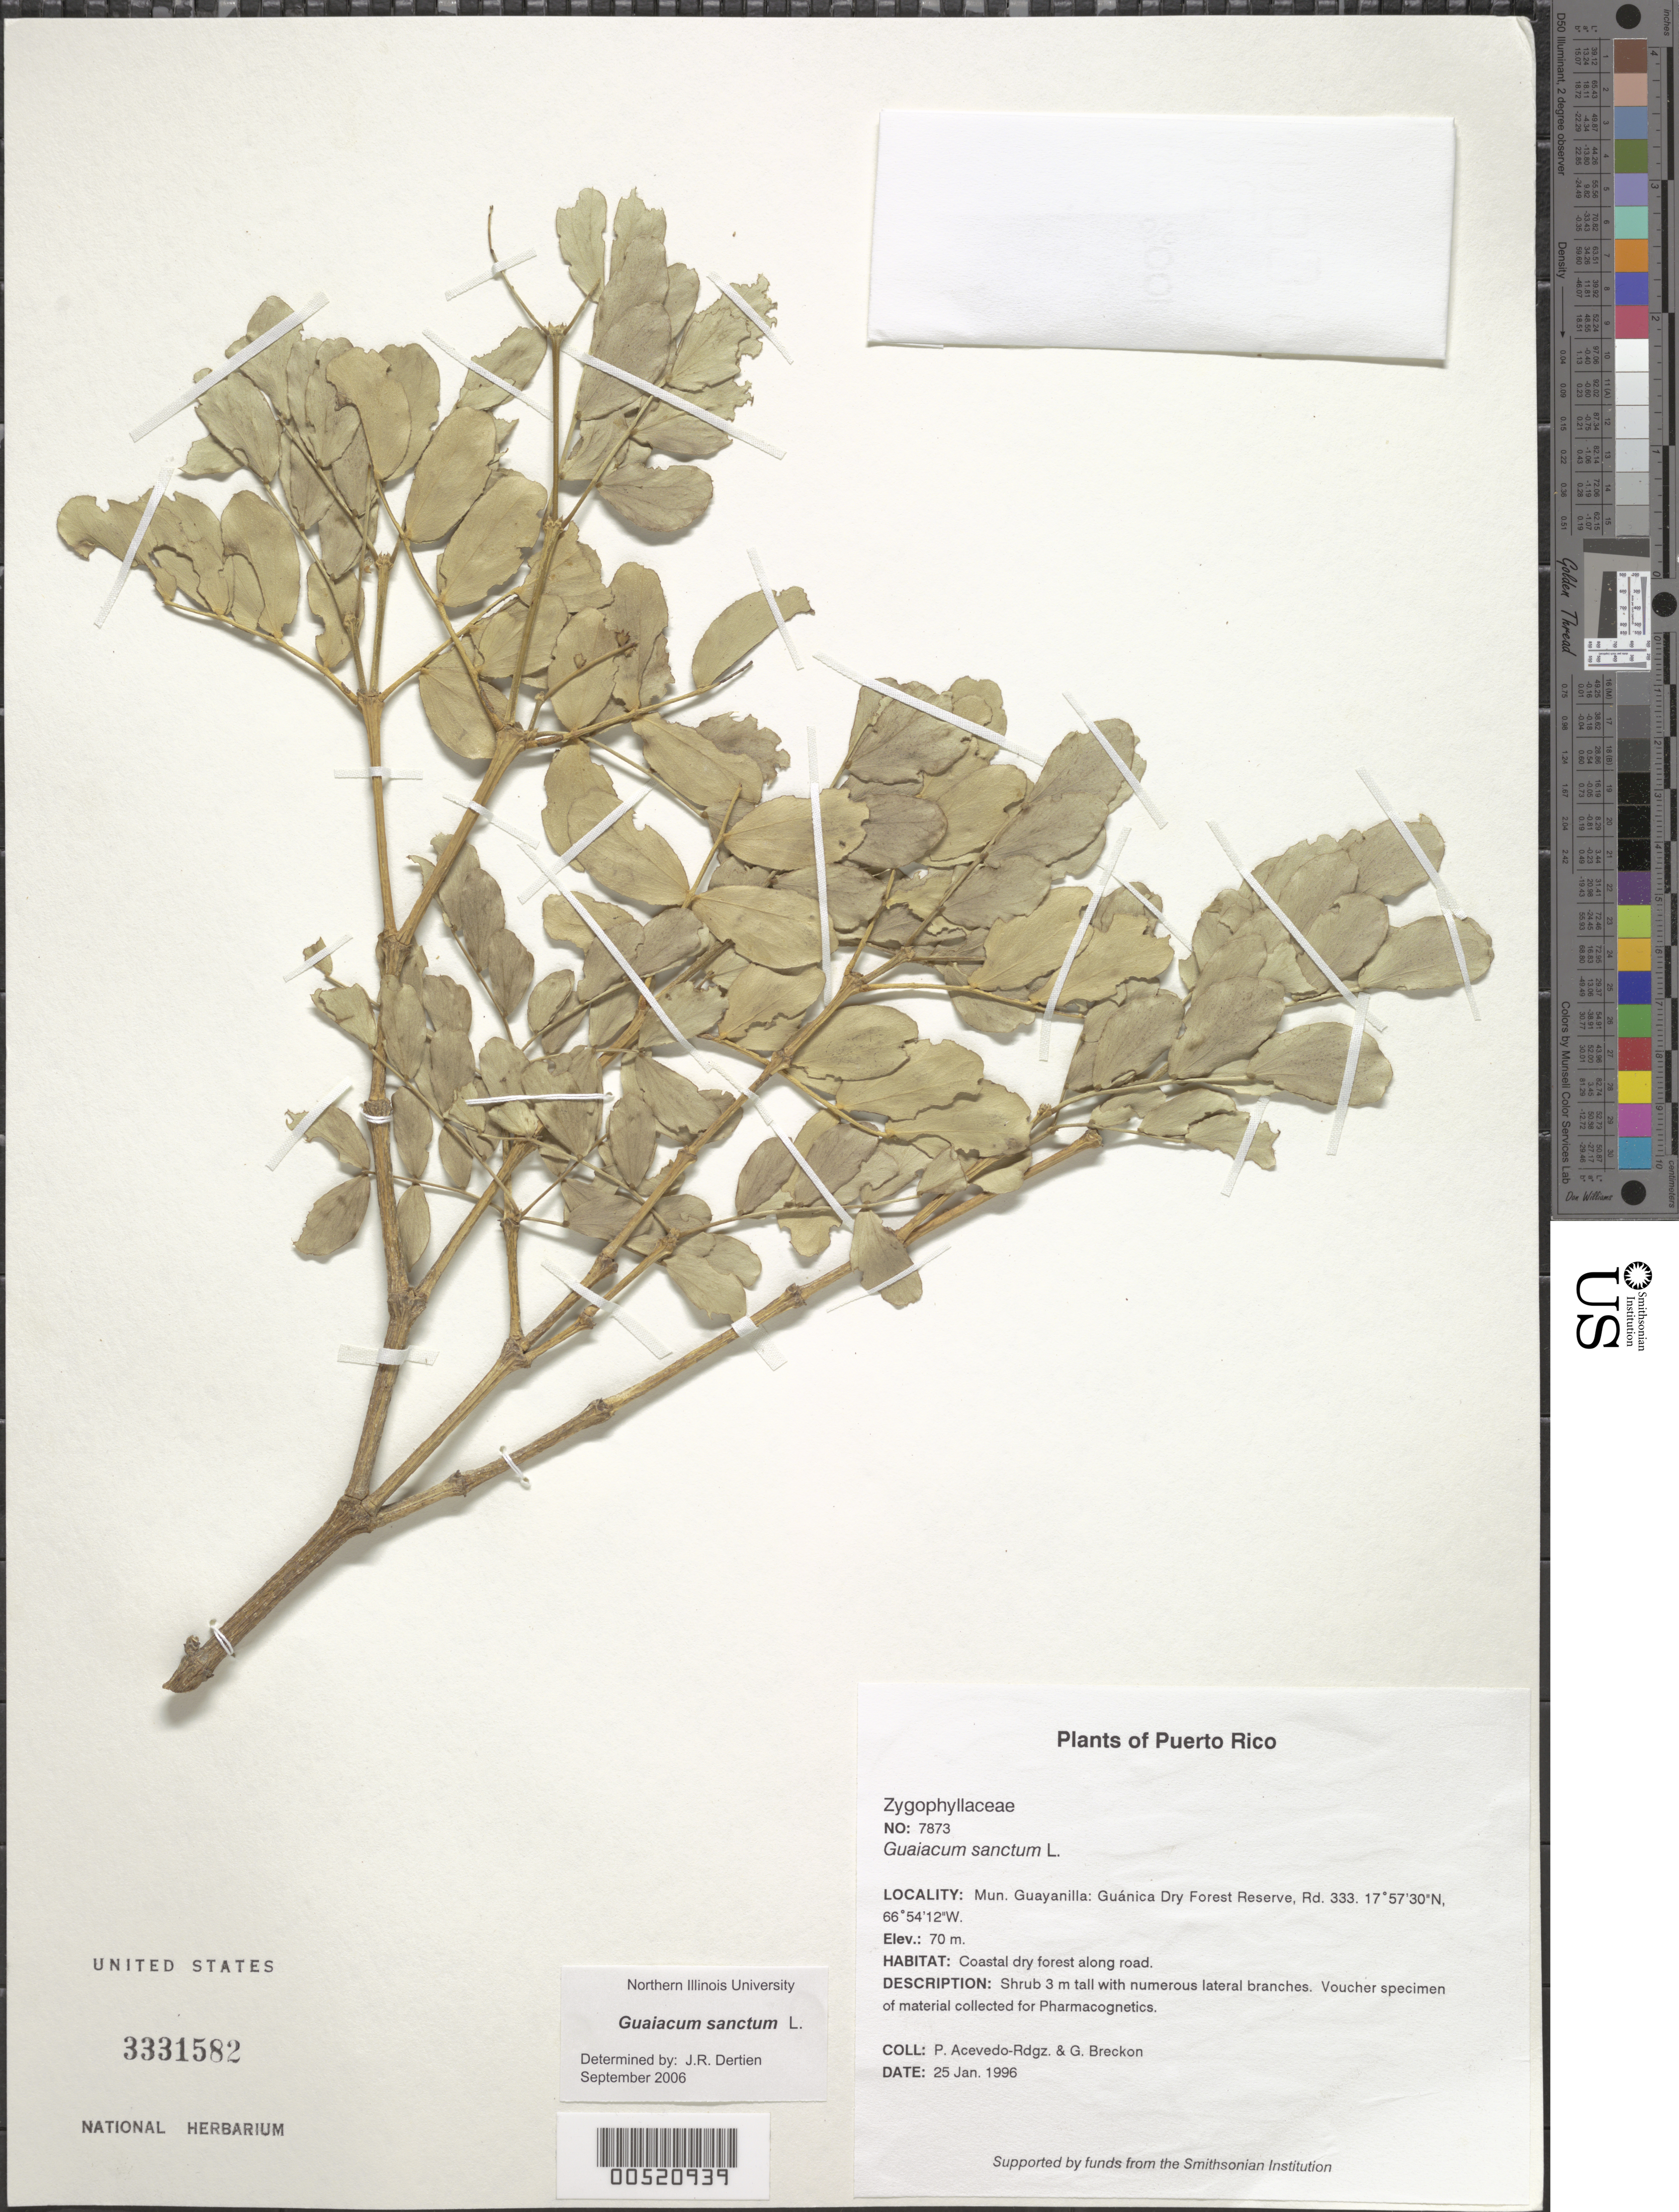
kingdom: Plantae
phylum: Tracheophyta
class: Magnoliopsida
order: Zygophyllales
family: Zygophyllaceae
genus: Guaiacum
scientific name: Guaiacum sanctum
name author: L.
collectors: P. Acevedo-Rodr. & G. J. Breckon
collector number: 7873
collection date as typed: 25 Jan 1996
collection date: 1996-01-25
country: Puerto Rico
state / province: Guánica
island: Puerto Rico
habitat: Coastal dry forest along road.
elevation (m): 0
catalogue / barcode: US 3331582